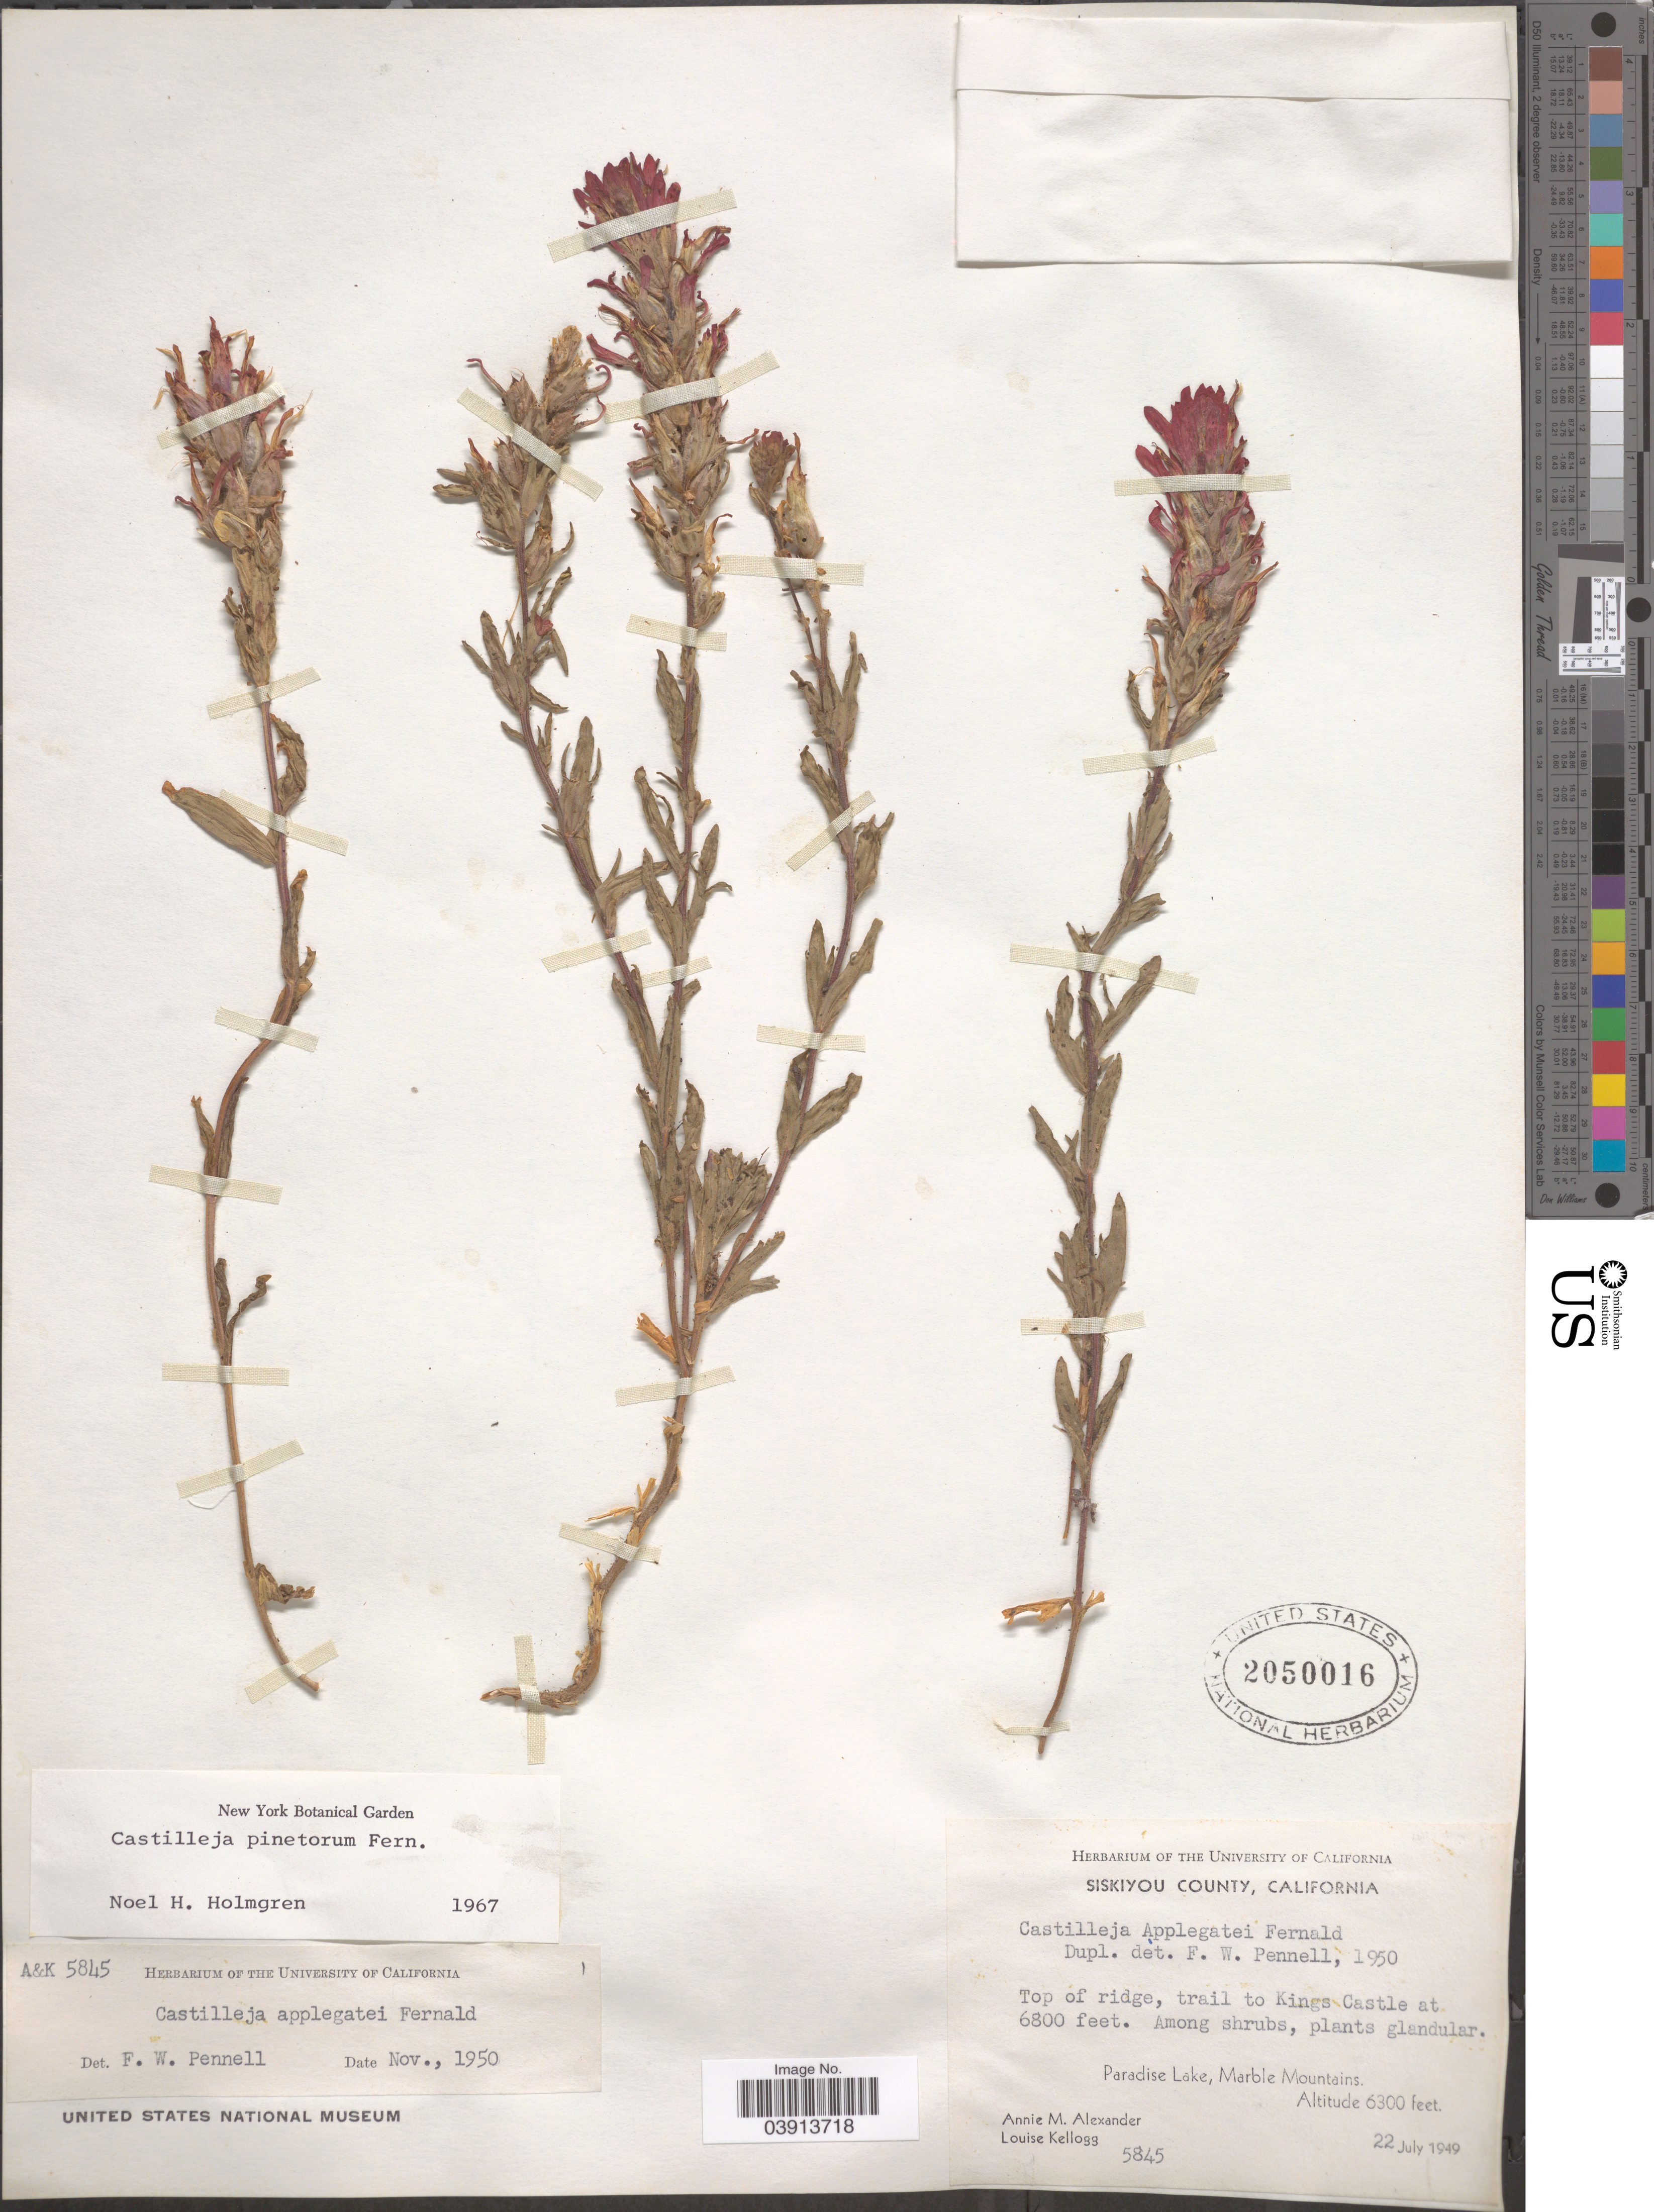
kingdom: Plantae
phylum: Tracheophyta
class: Magnoliopsida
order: Lamiales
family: Orobanchaceae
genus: Castilleja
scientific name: Castilleja pinetorum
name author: Fernald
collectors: A. M. Alexander & L. Kellogg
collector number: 5845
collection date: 1949-07-22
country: United States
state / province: California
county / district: Siskiyou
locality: Siskiyou County. Top of ridge, trail to Kings Castle. Paradise Lake, Marble Mountains.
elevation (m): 1920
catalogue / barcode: US 2050016